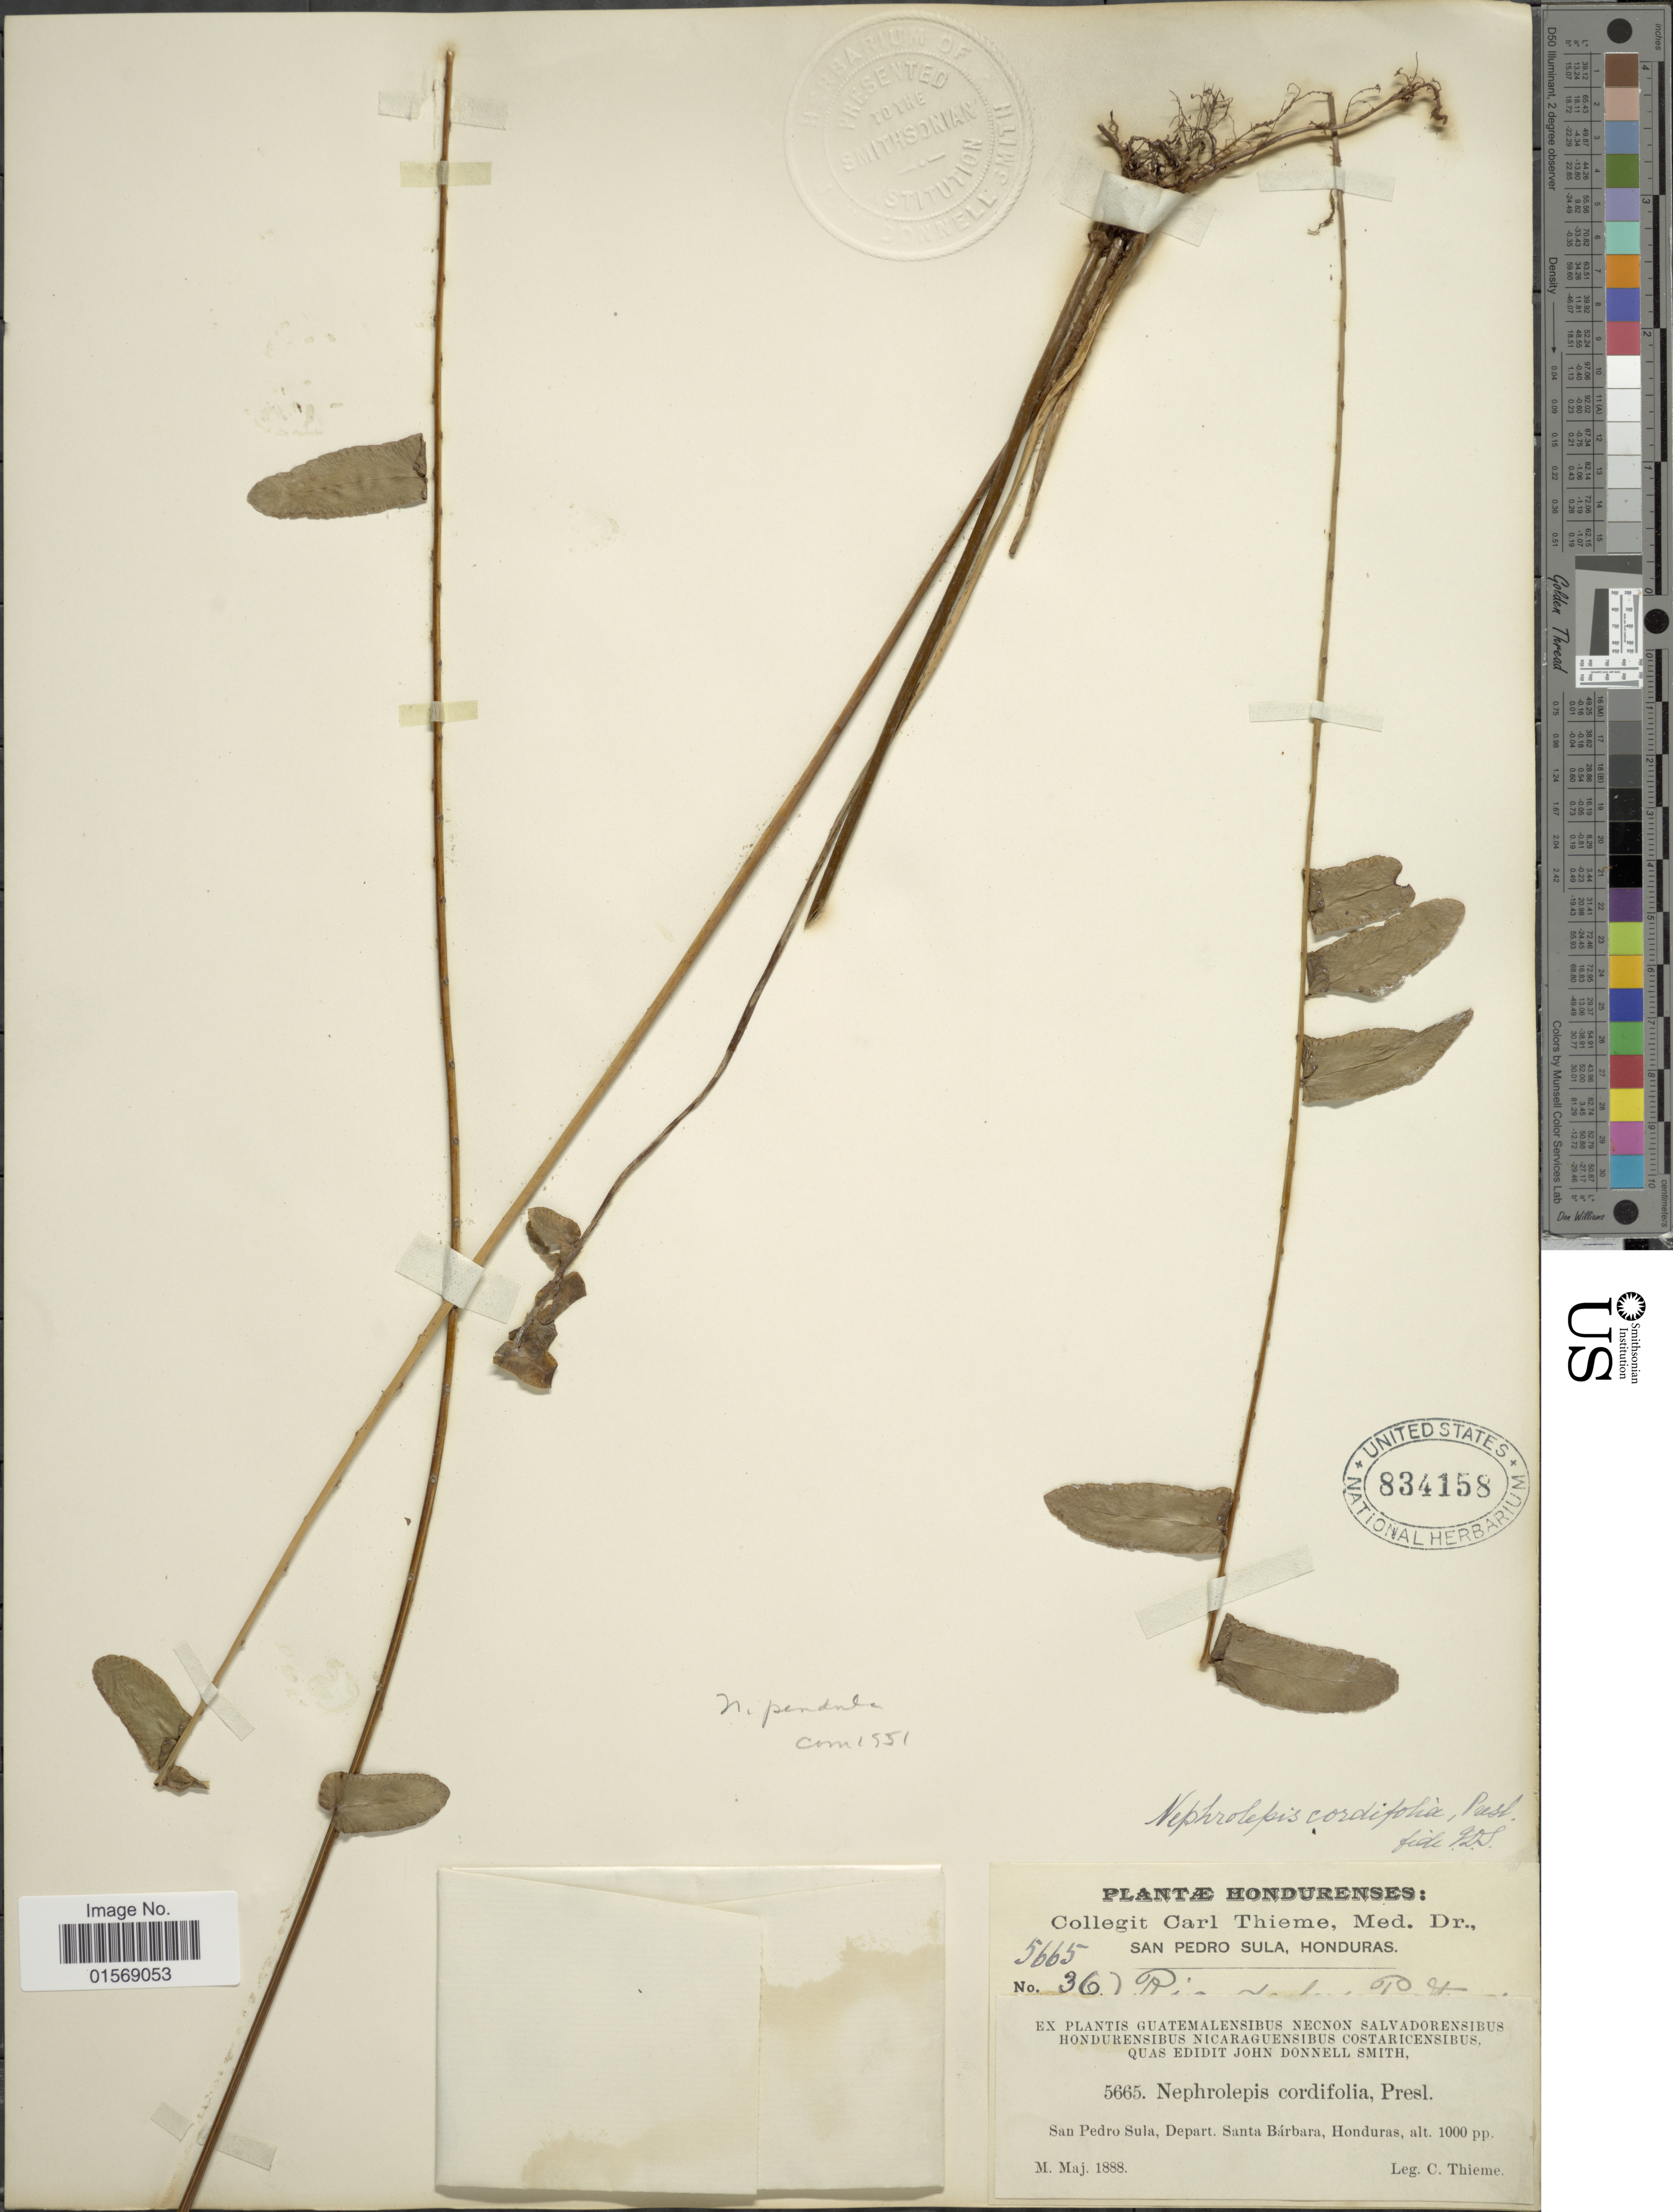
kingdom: Plantae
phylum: Tracheophyta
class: Polypodiopsida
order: Polypodiales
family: Nephrolepidaceae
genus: Nephrolepis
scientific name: Nephrolepis pendula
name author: (Raddi) J. Sm.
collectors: C. Thieme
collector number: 5665/36*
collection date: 1888-05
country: Honduras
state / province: Santa Bárbara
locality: Hondurenses, San Pedro Sula. Depart. Santa Barbara. Honduras.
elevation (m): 305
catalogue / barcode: US 834158